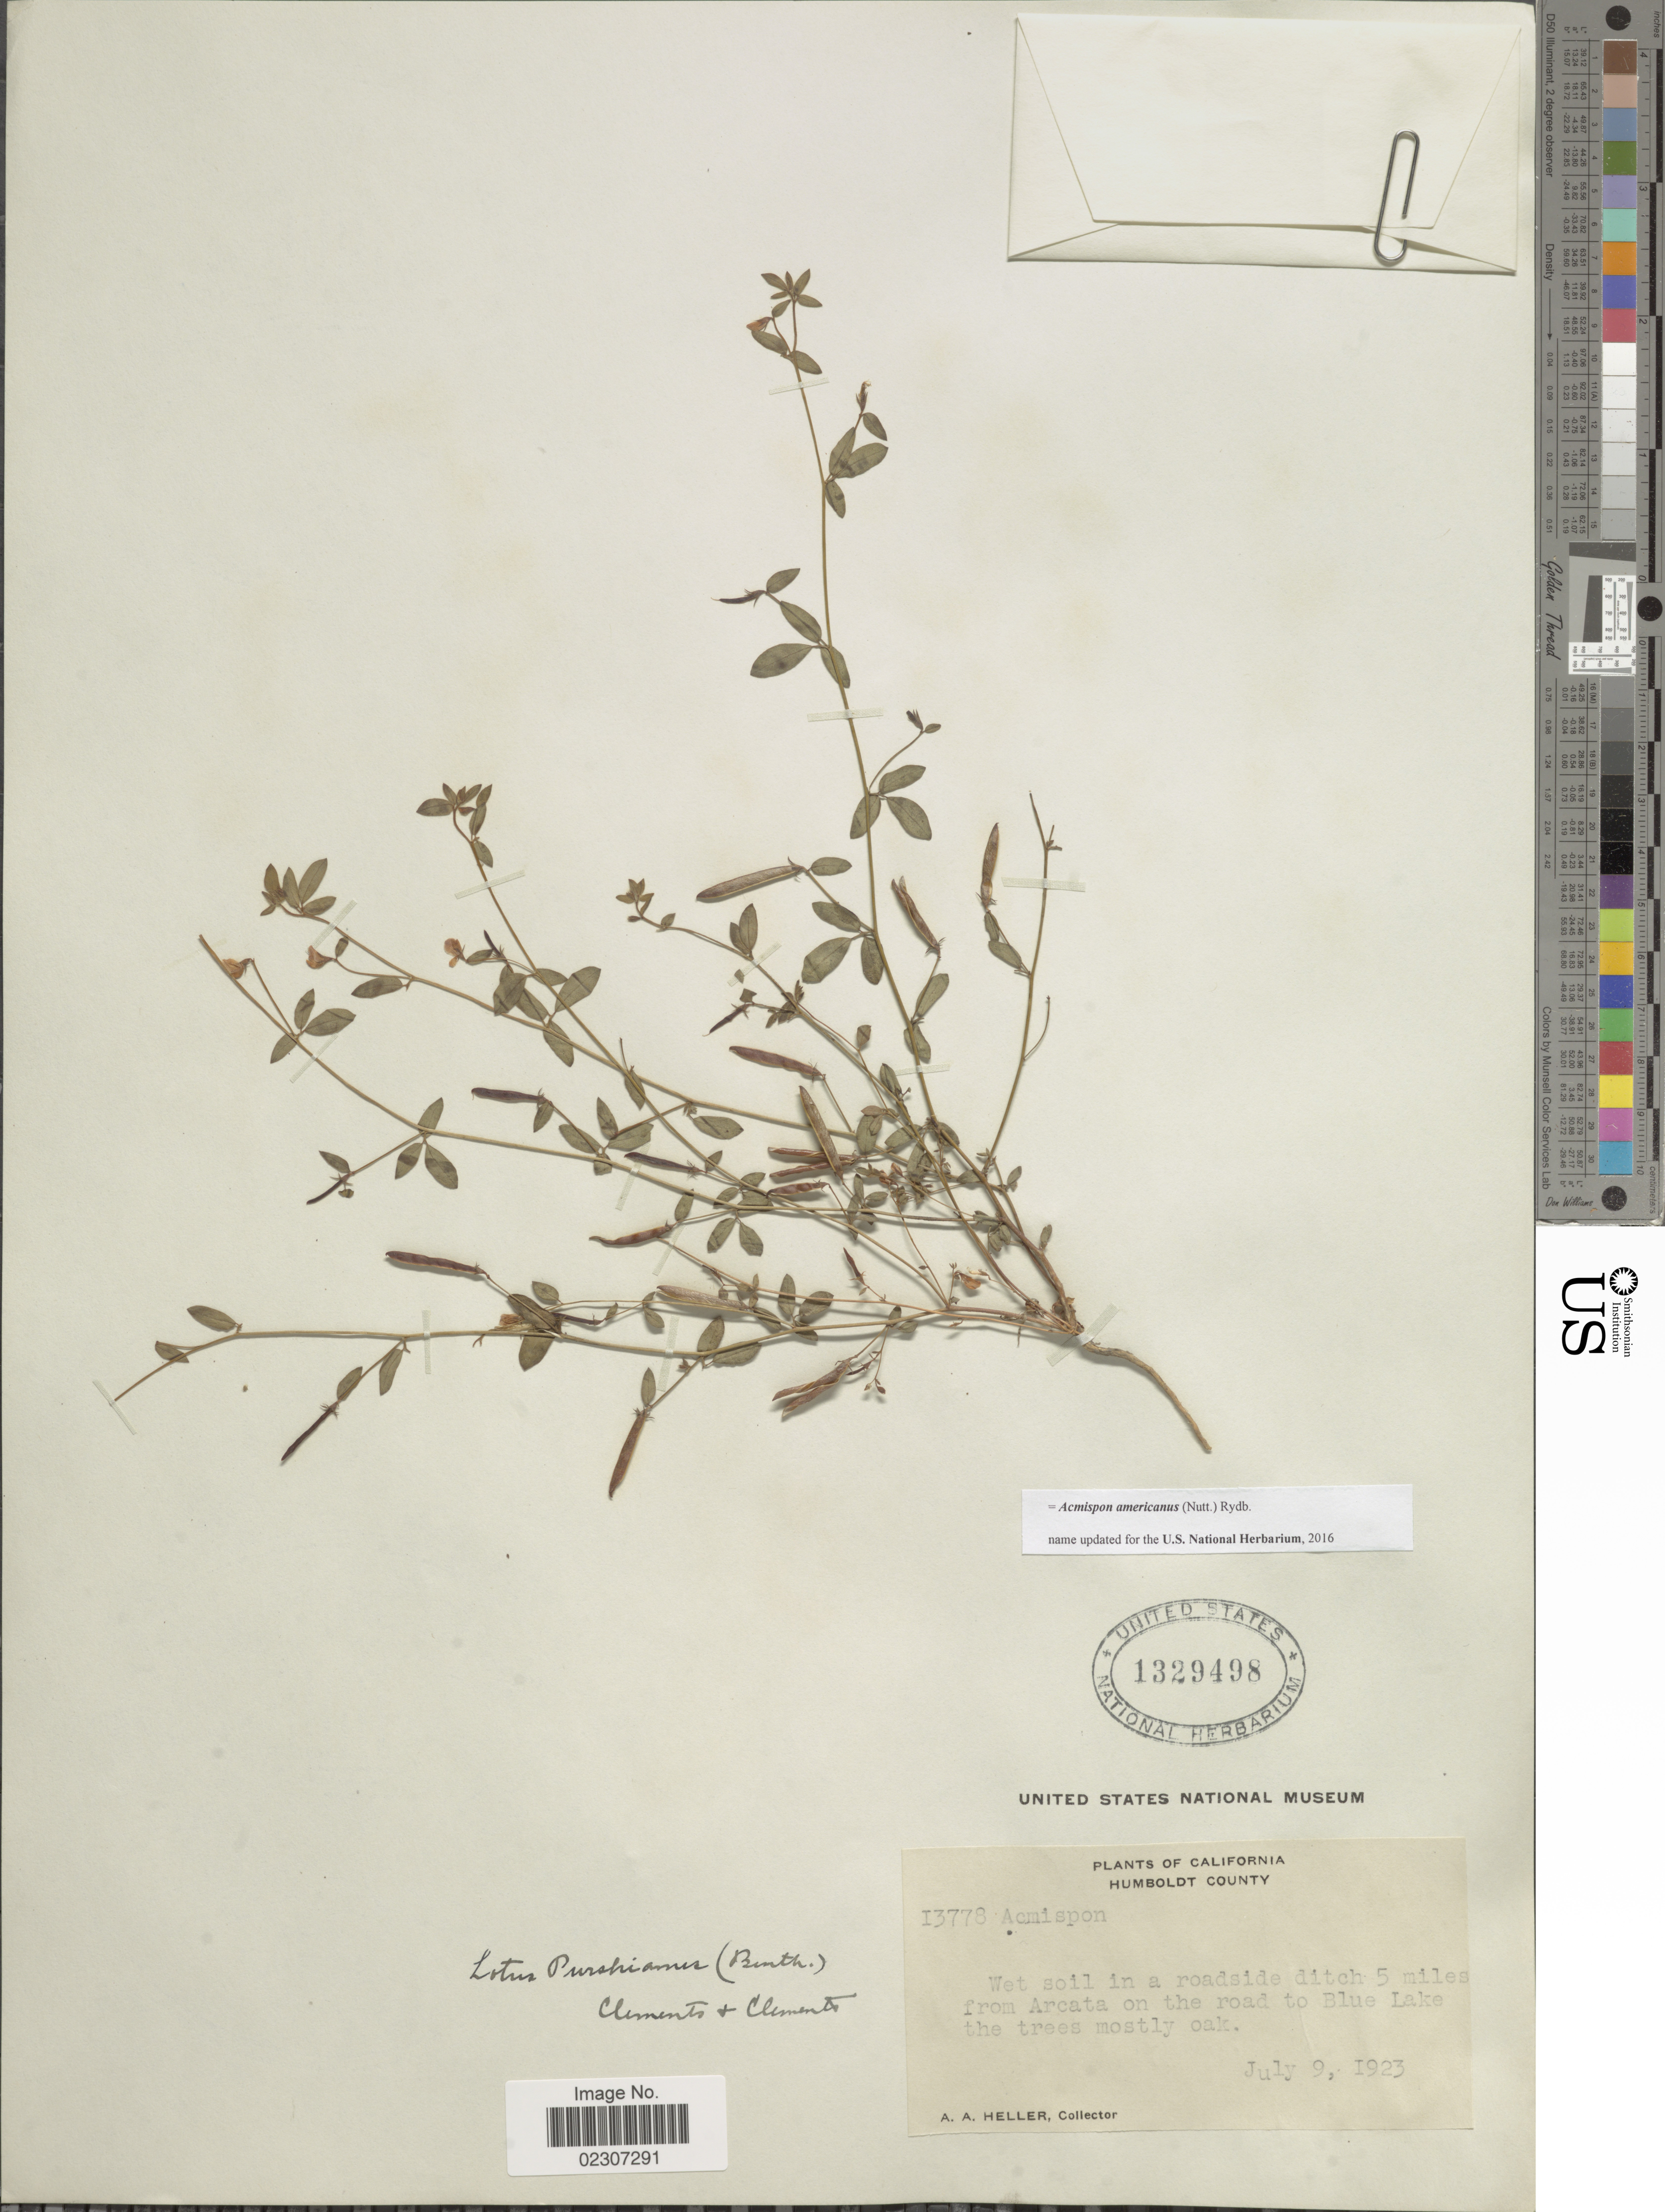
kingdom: Plantae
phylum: Tracheophyta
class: Magnoliopsida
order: Fabales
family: Fabaceae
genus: Acmispon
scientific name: Acmispon americanus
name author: (Nutt.) Rydb.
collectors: A. A. Heller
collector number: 13778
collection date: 1923-07-09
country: United States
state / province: California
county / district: Humboldt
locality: California, Humboldt County, 5 miles from Arcata on the road to Blue Lake the trees mostly oak.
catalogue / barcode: US 1329498